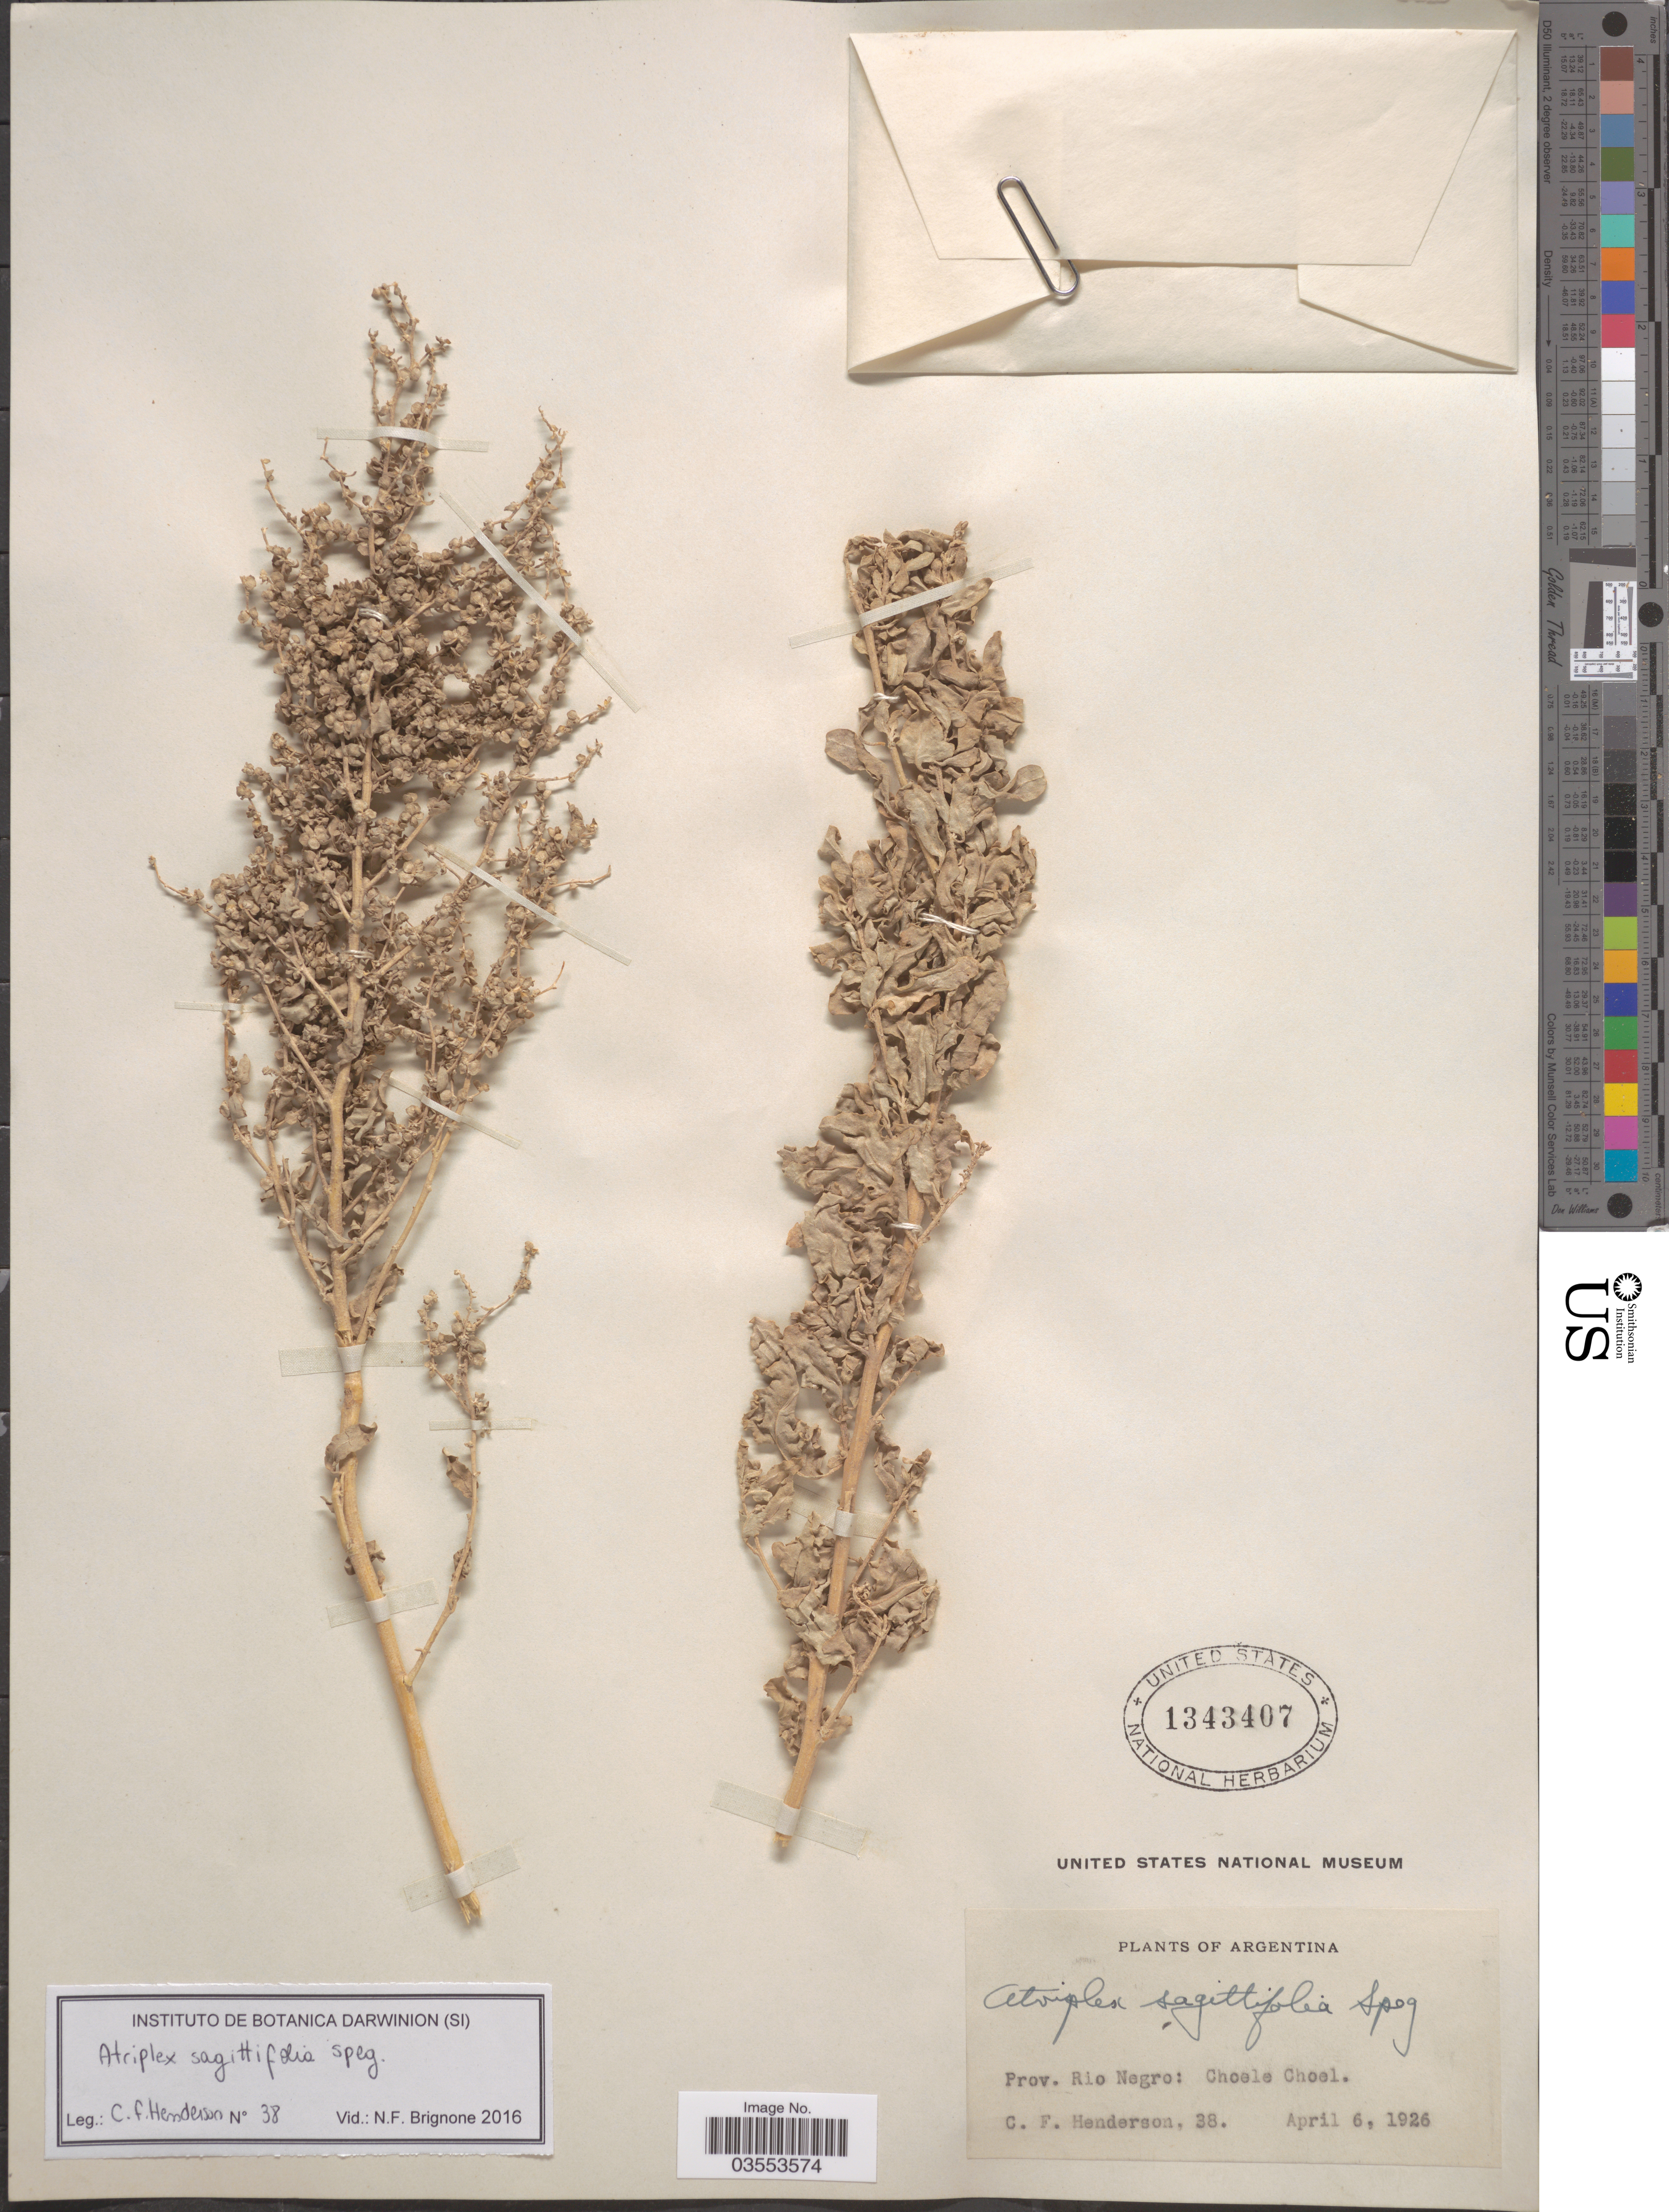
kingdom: Plantae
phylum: Tracheophyta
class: Magnoliopsida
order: Caryophyllales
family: Amaranthaceae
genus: Atriplex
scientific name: Atriplex sagittifolia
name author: Speg.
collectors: C. Henderson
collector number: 38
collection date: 1926-04-06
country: Argentina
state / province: Rio Negro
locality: Choele Choel.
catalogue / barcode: US 1343407